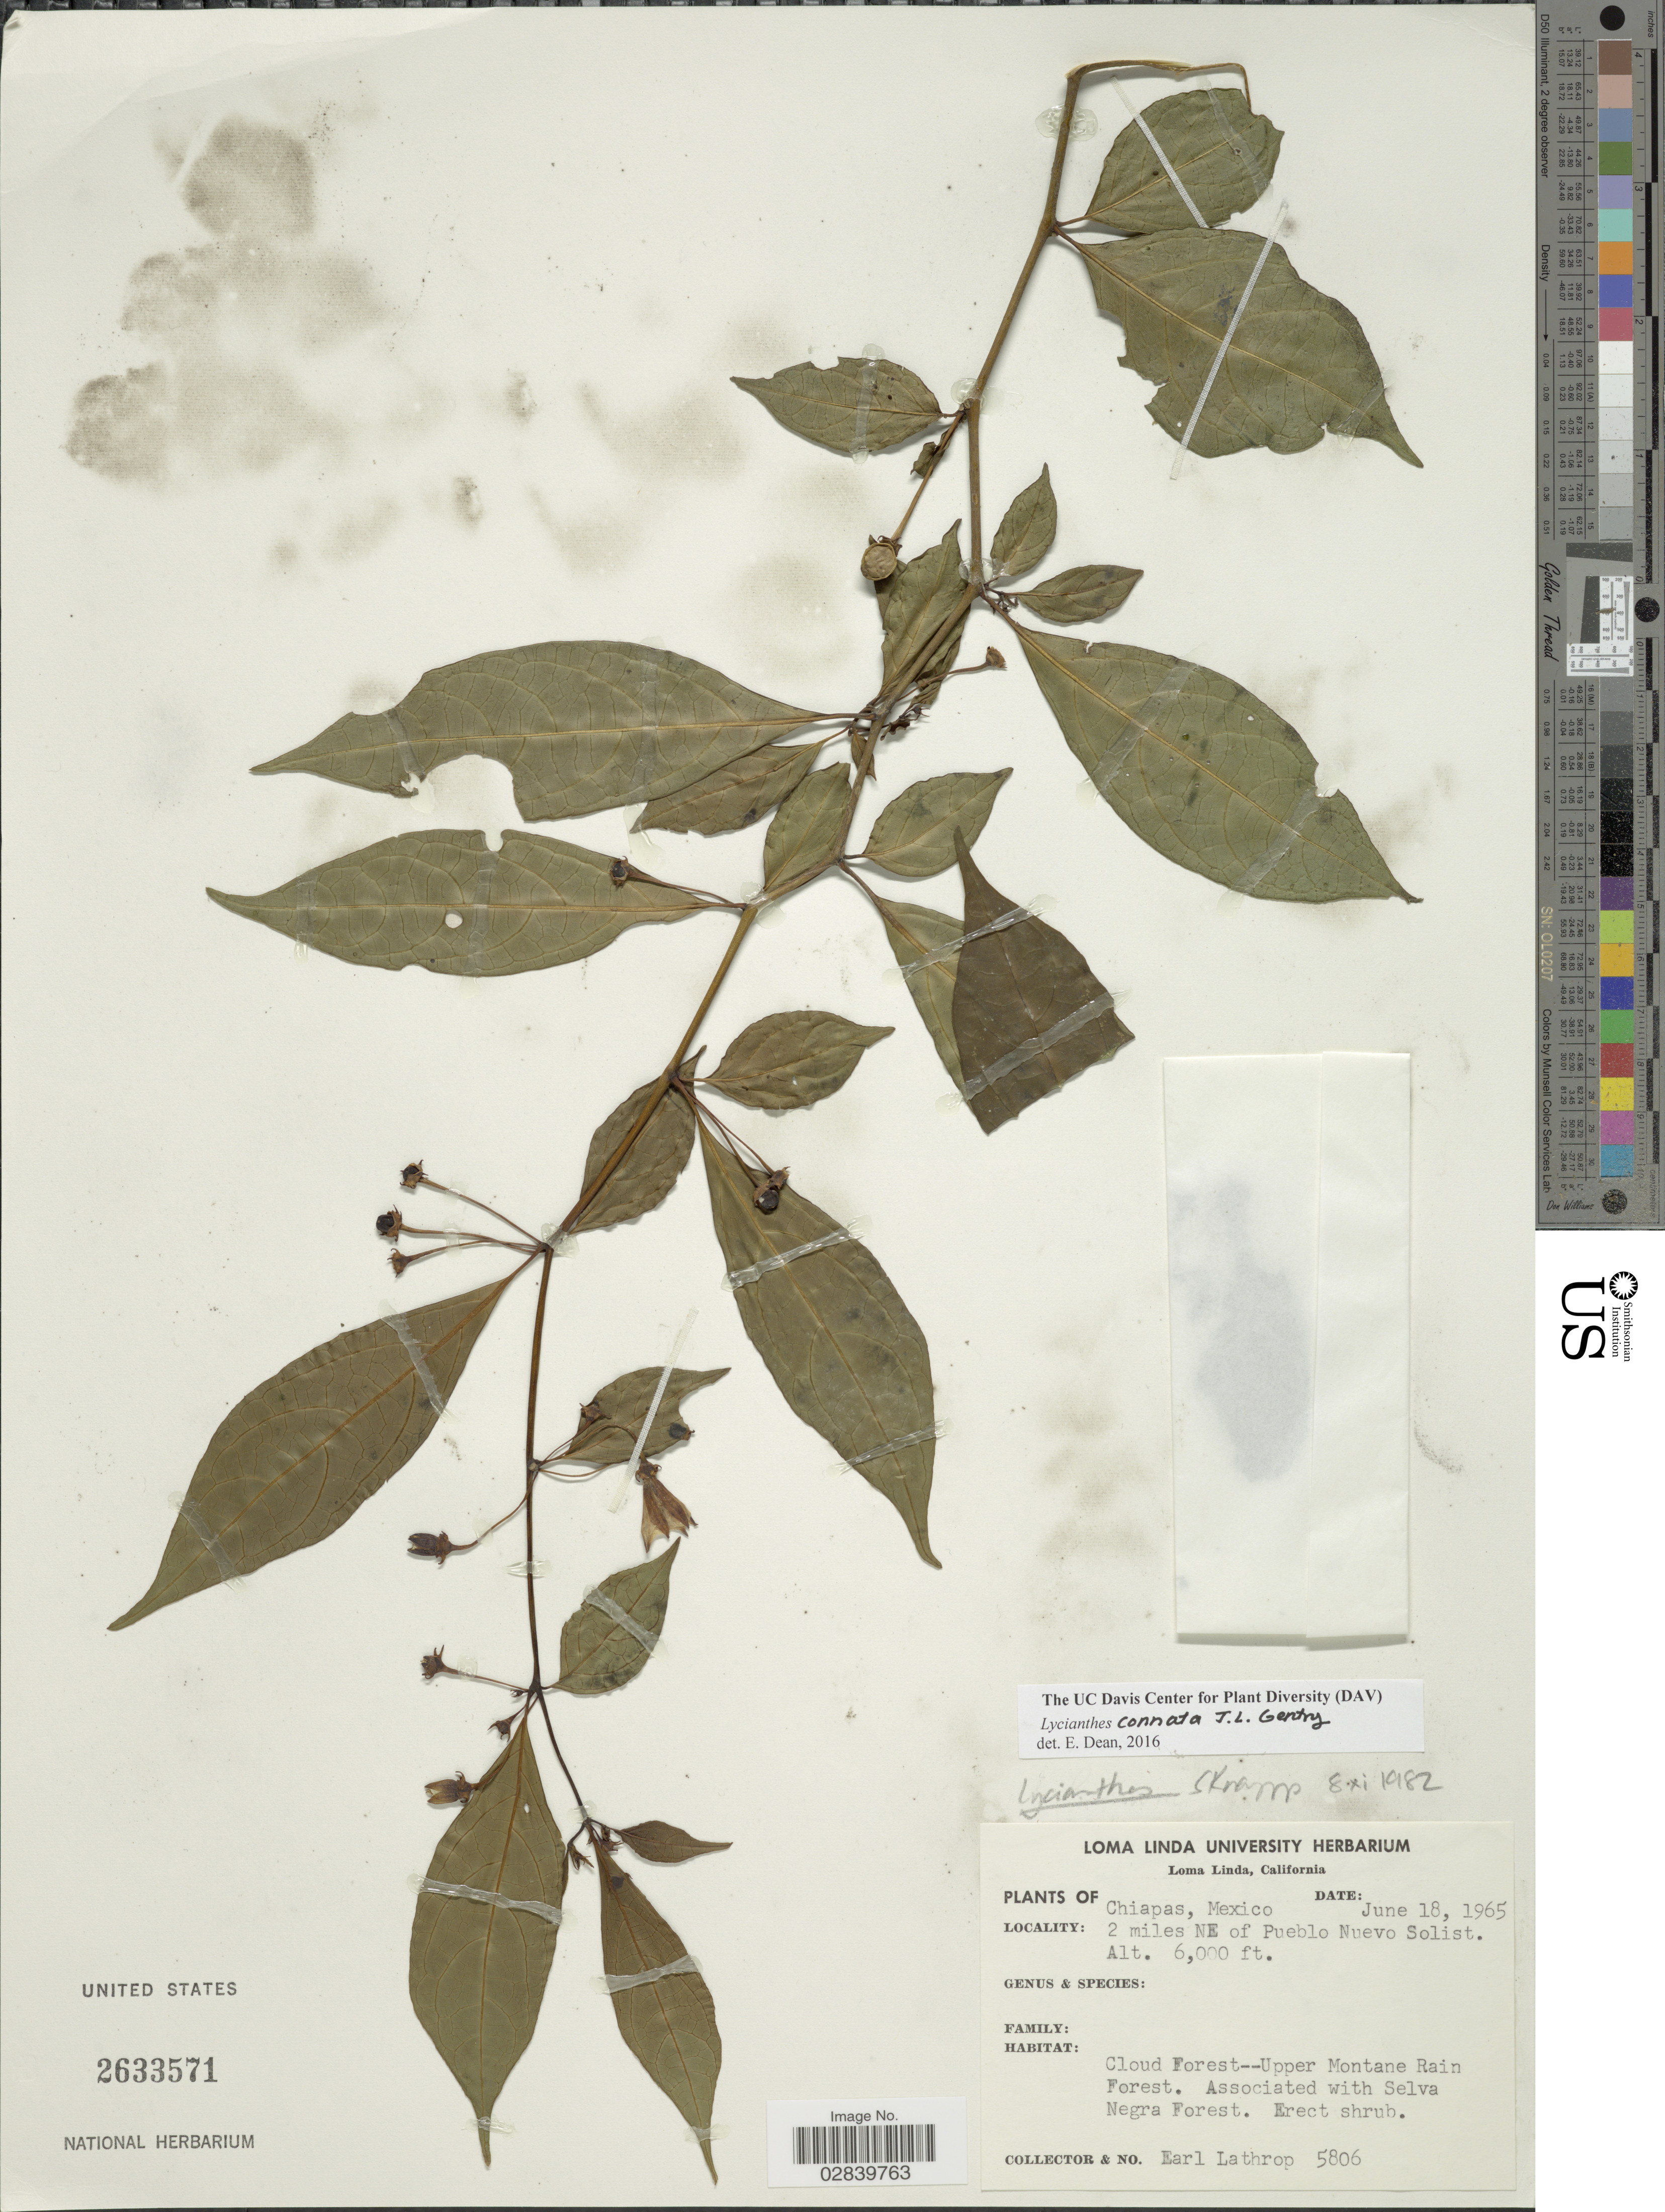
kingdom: Plantae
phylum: Tracheophyta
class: Magnoliopsida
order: Solanales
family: Solanaceae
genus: Lycianthes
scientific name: Lycianthes connata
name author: J.L. Gentry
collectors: E. W. Lathrop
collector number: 5806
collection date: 1965-06-18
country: Mexico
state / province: Chiapas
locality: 2 miles NE of Pueblo Nuevo Solist. Cloud Forest--Upper Montane Rain Forest.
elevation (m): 1829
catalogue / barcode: US 2633571